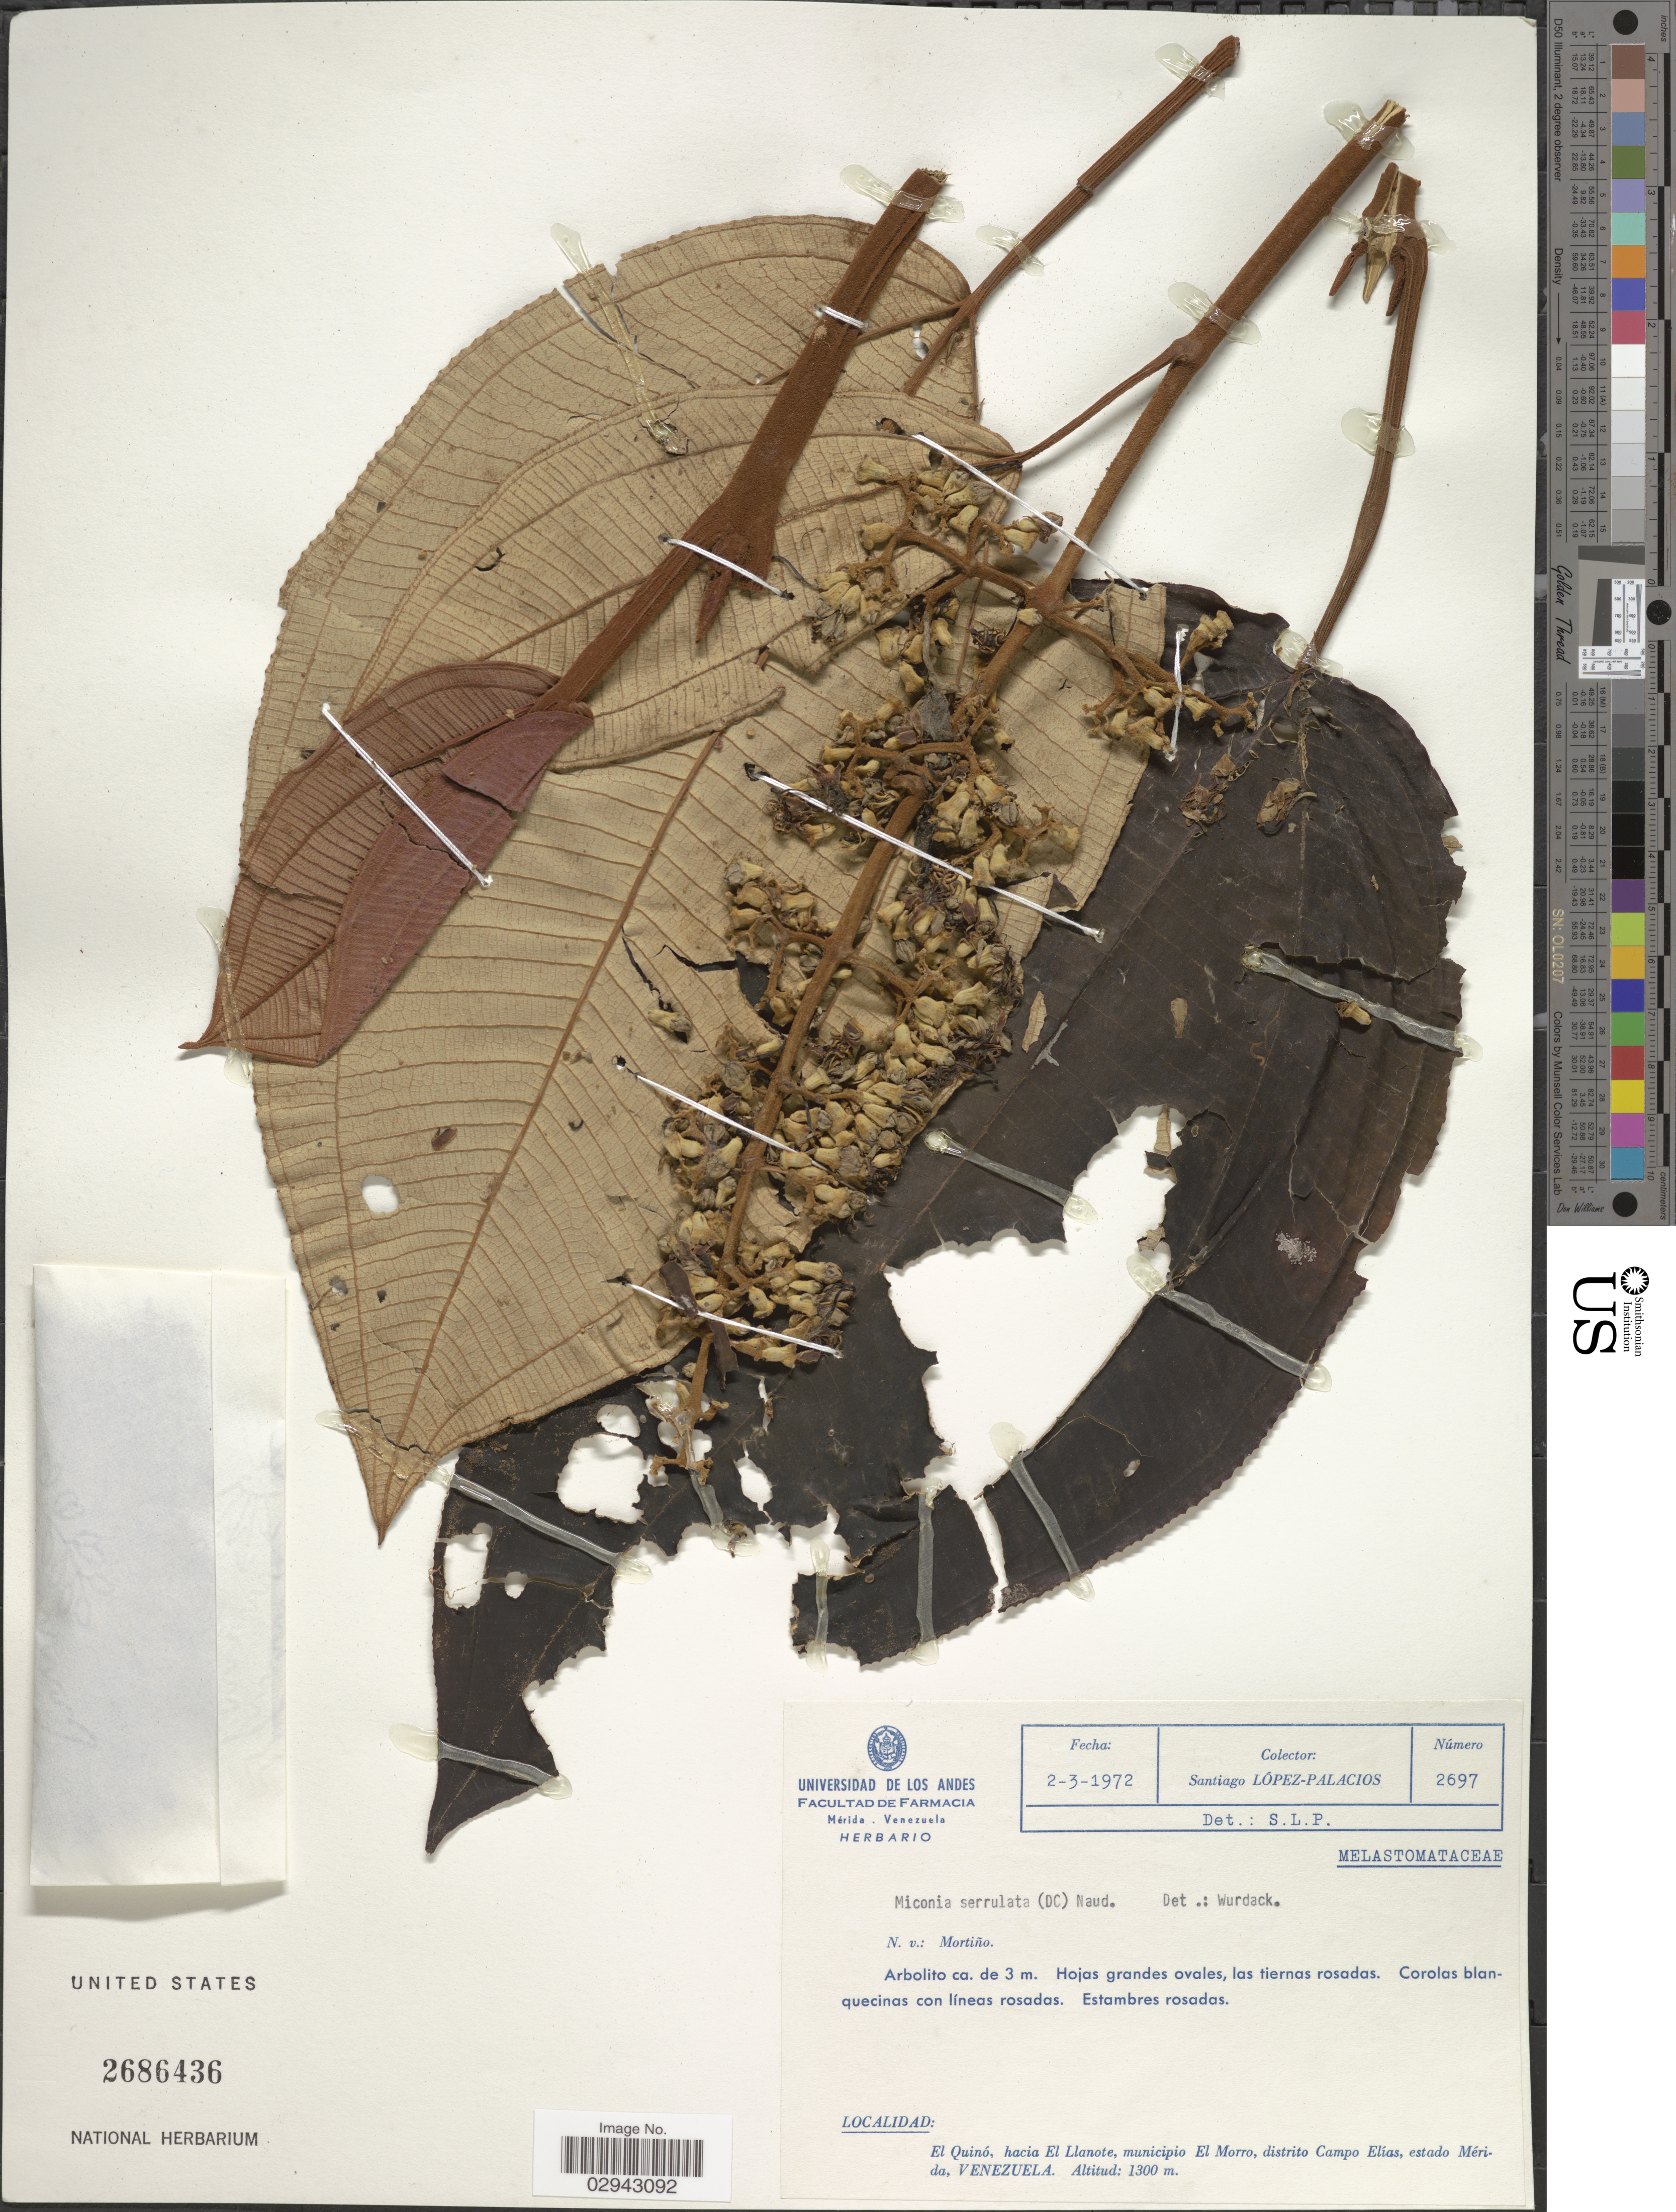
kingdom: Plantae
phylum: Tracheophyta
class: Magnoliopsida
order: Myrtales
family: Melastomataceae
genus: Miconia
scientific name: Miconia serrulata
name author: (DC.) Naudin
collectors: S. López-Palacios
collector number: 2697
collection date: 1972-03-02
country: Venezuela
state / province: Mérida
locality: El Quinó, hacia El Llanote, municipio El Morro, distrito Campo Elías.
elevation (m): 1300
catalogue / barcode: US 2686436